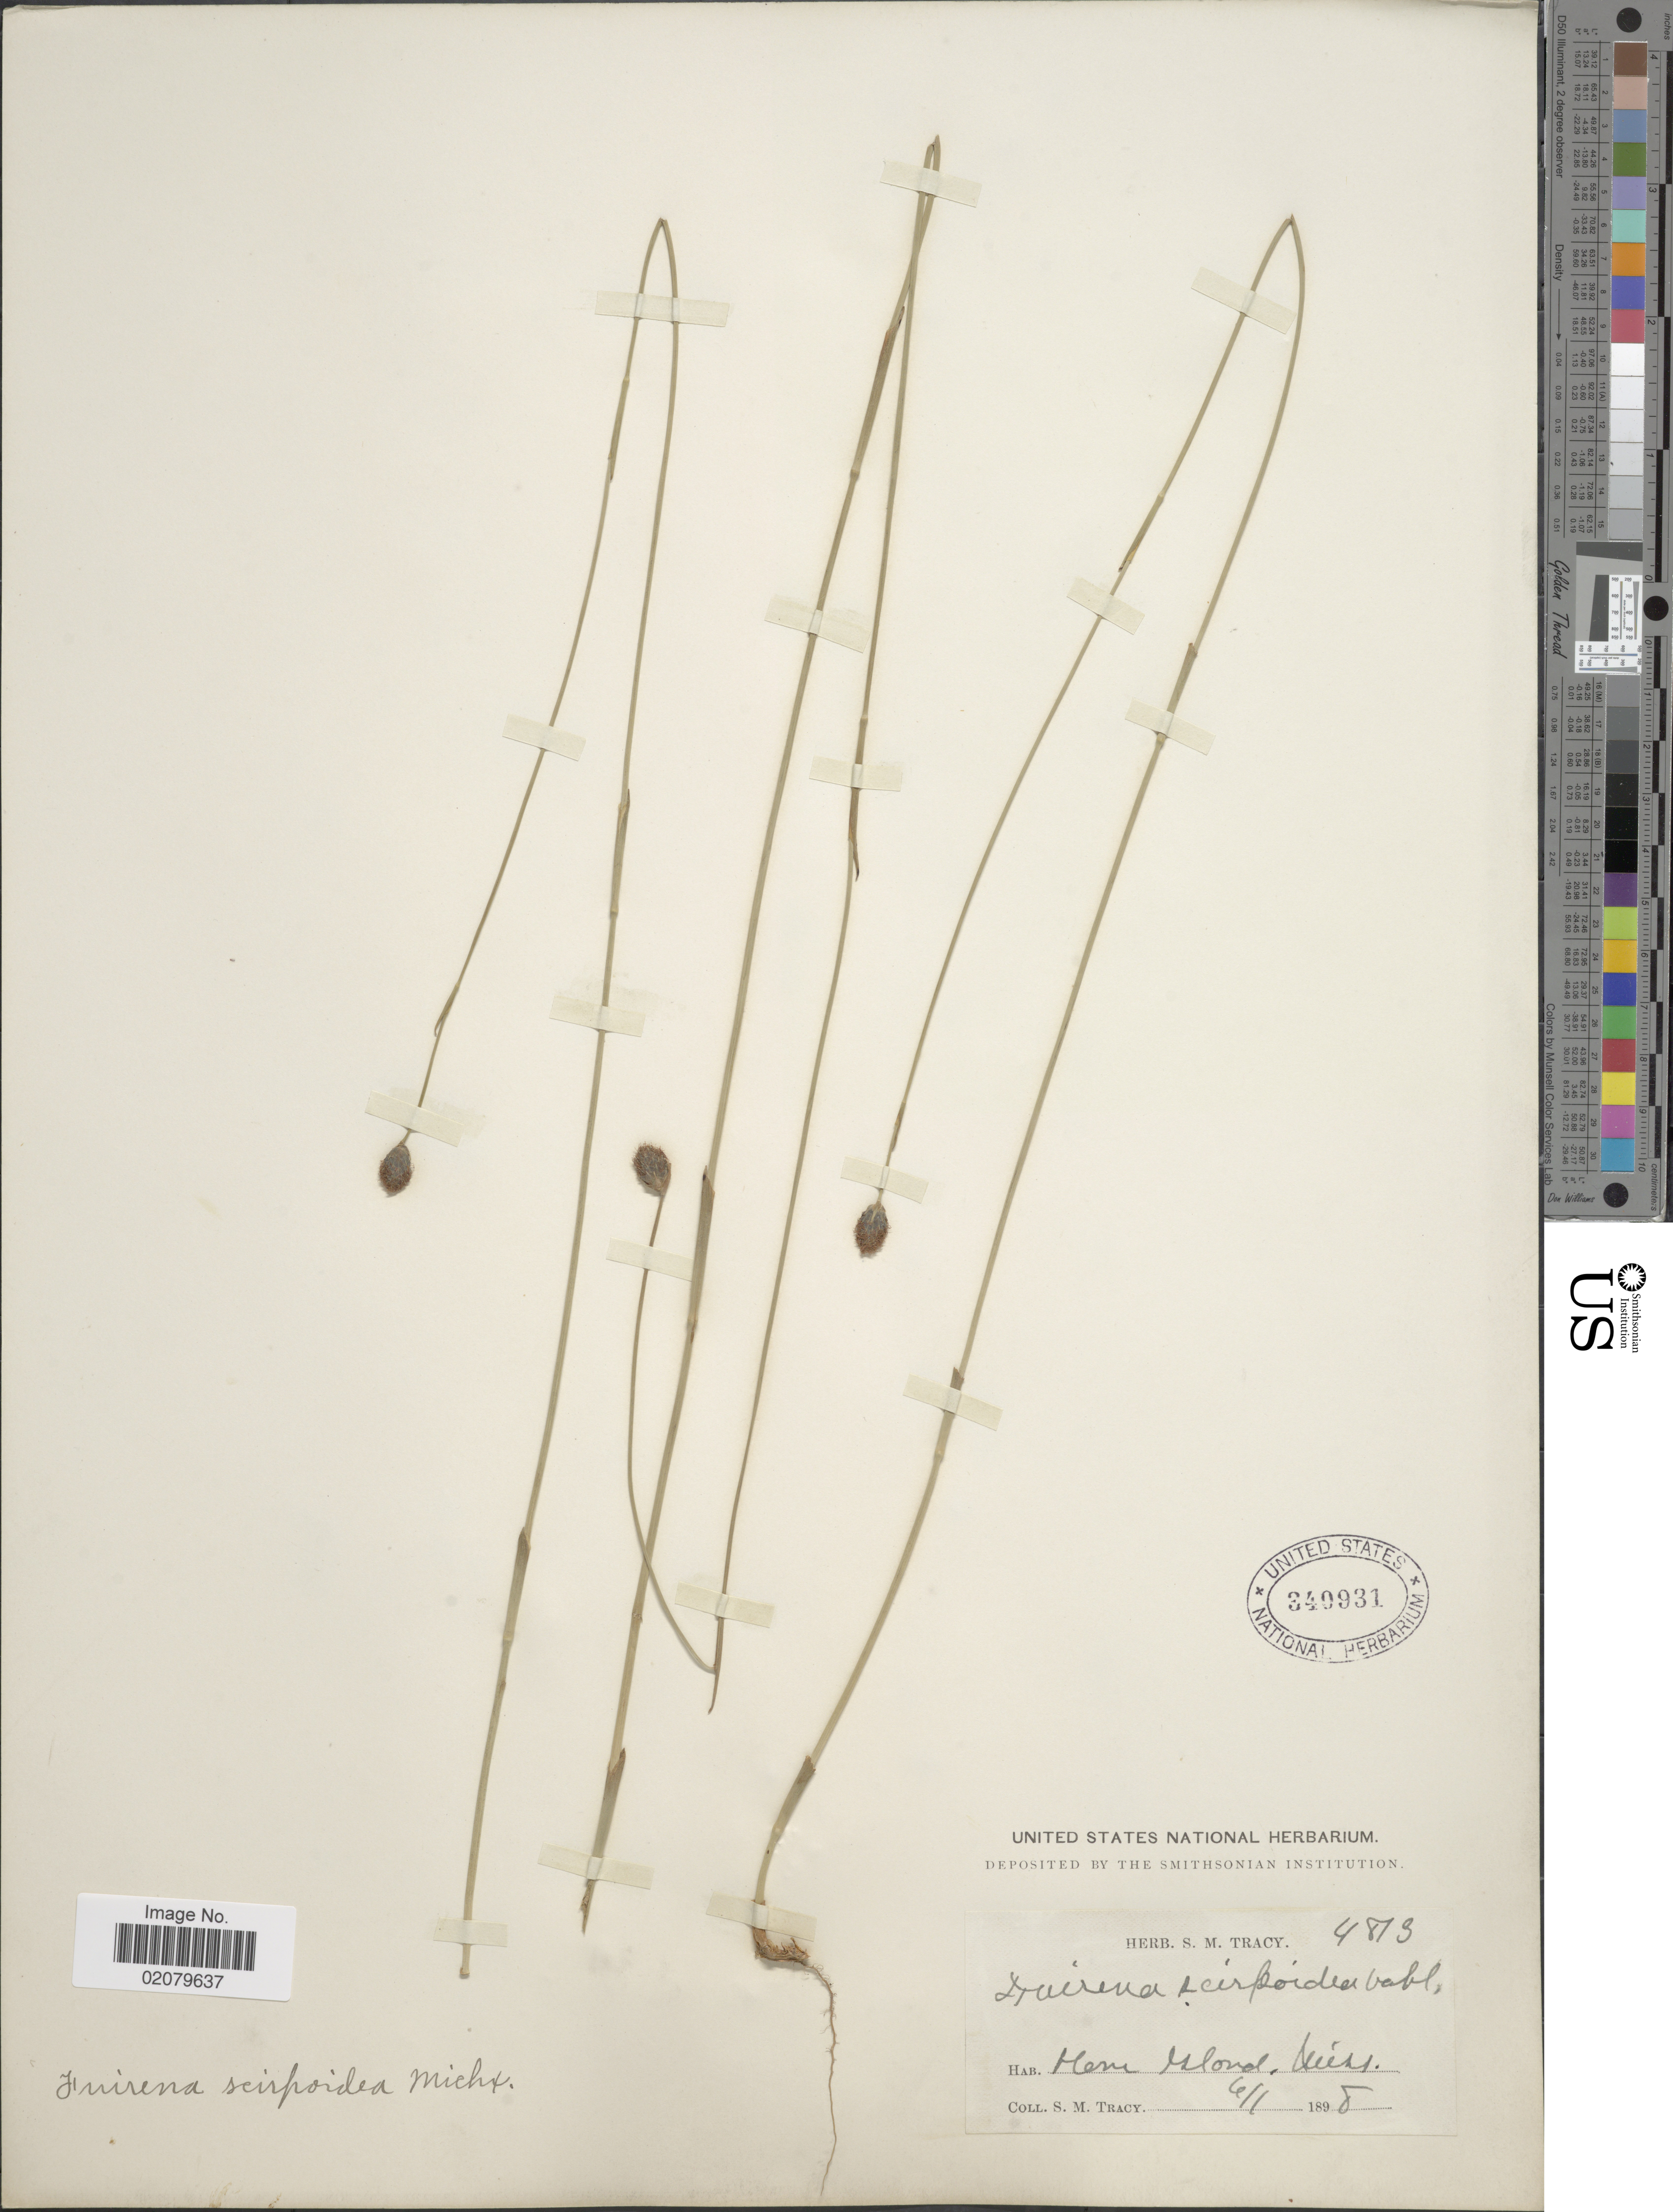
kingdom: Plantae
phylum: Tracheophyta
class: Liliopsida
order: Poales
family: Cyperaceae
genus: Fuirena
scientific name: Fuirena scirpoidea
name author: Michx.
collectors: S. M. Tracy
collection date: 1898-06-01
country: United States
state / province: Mississippi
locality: Horn Island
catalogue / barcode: US 340931